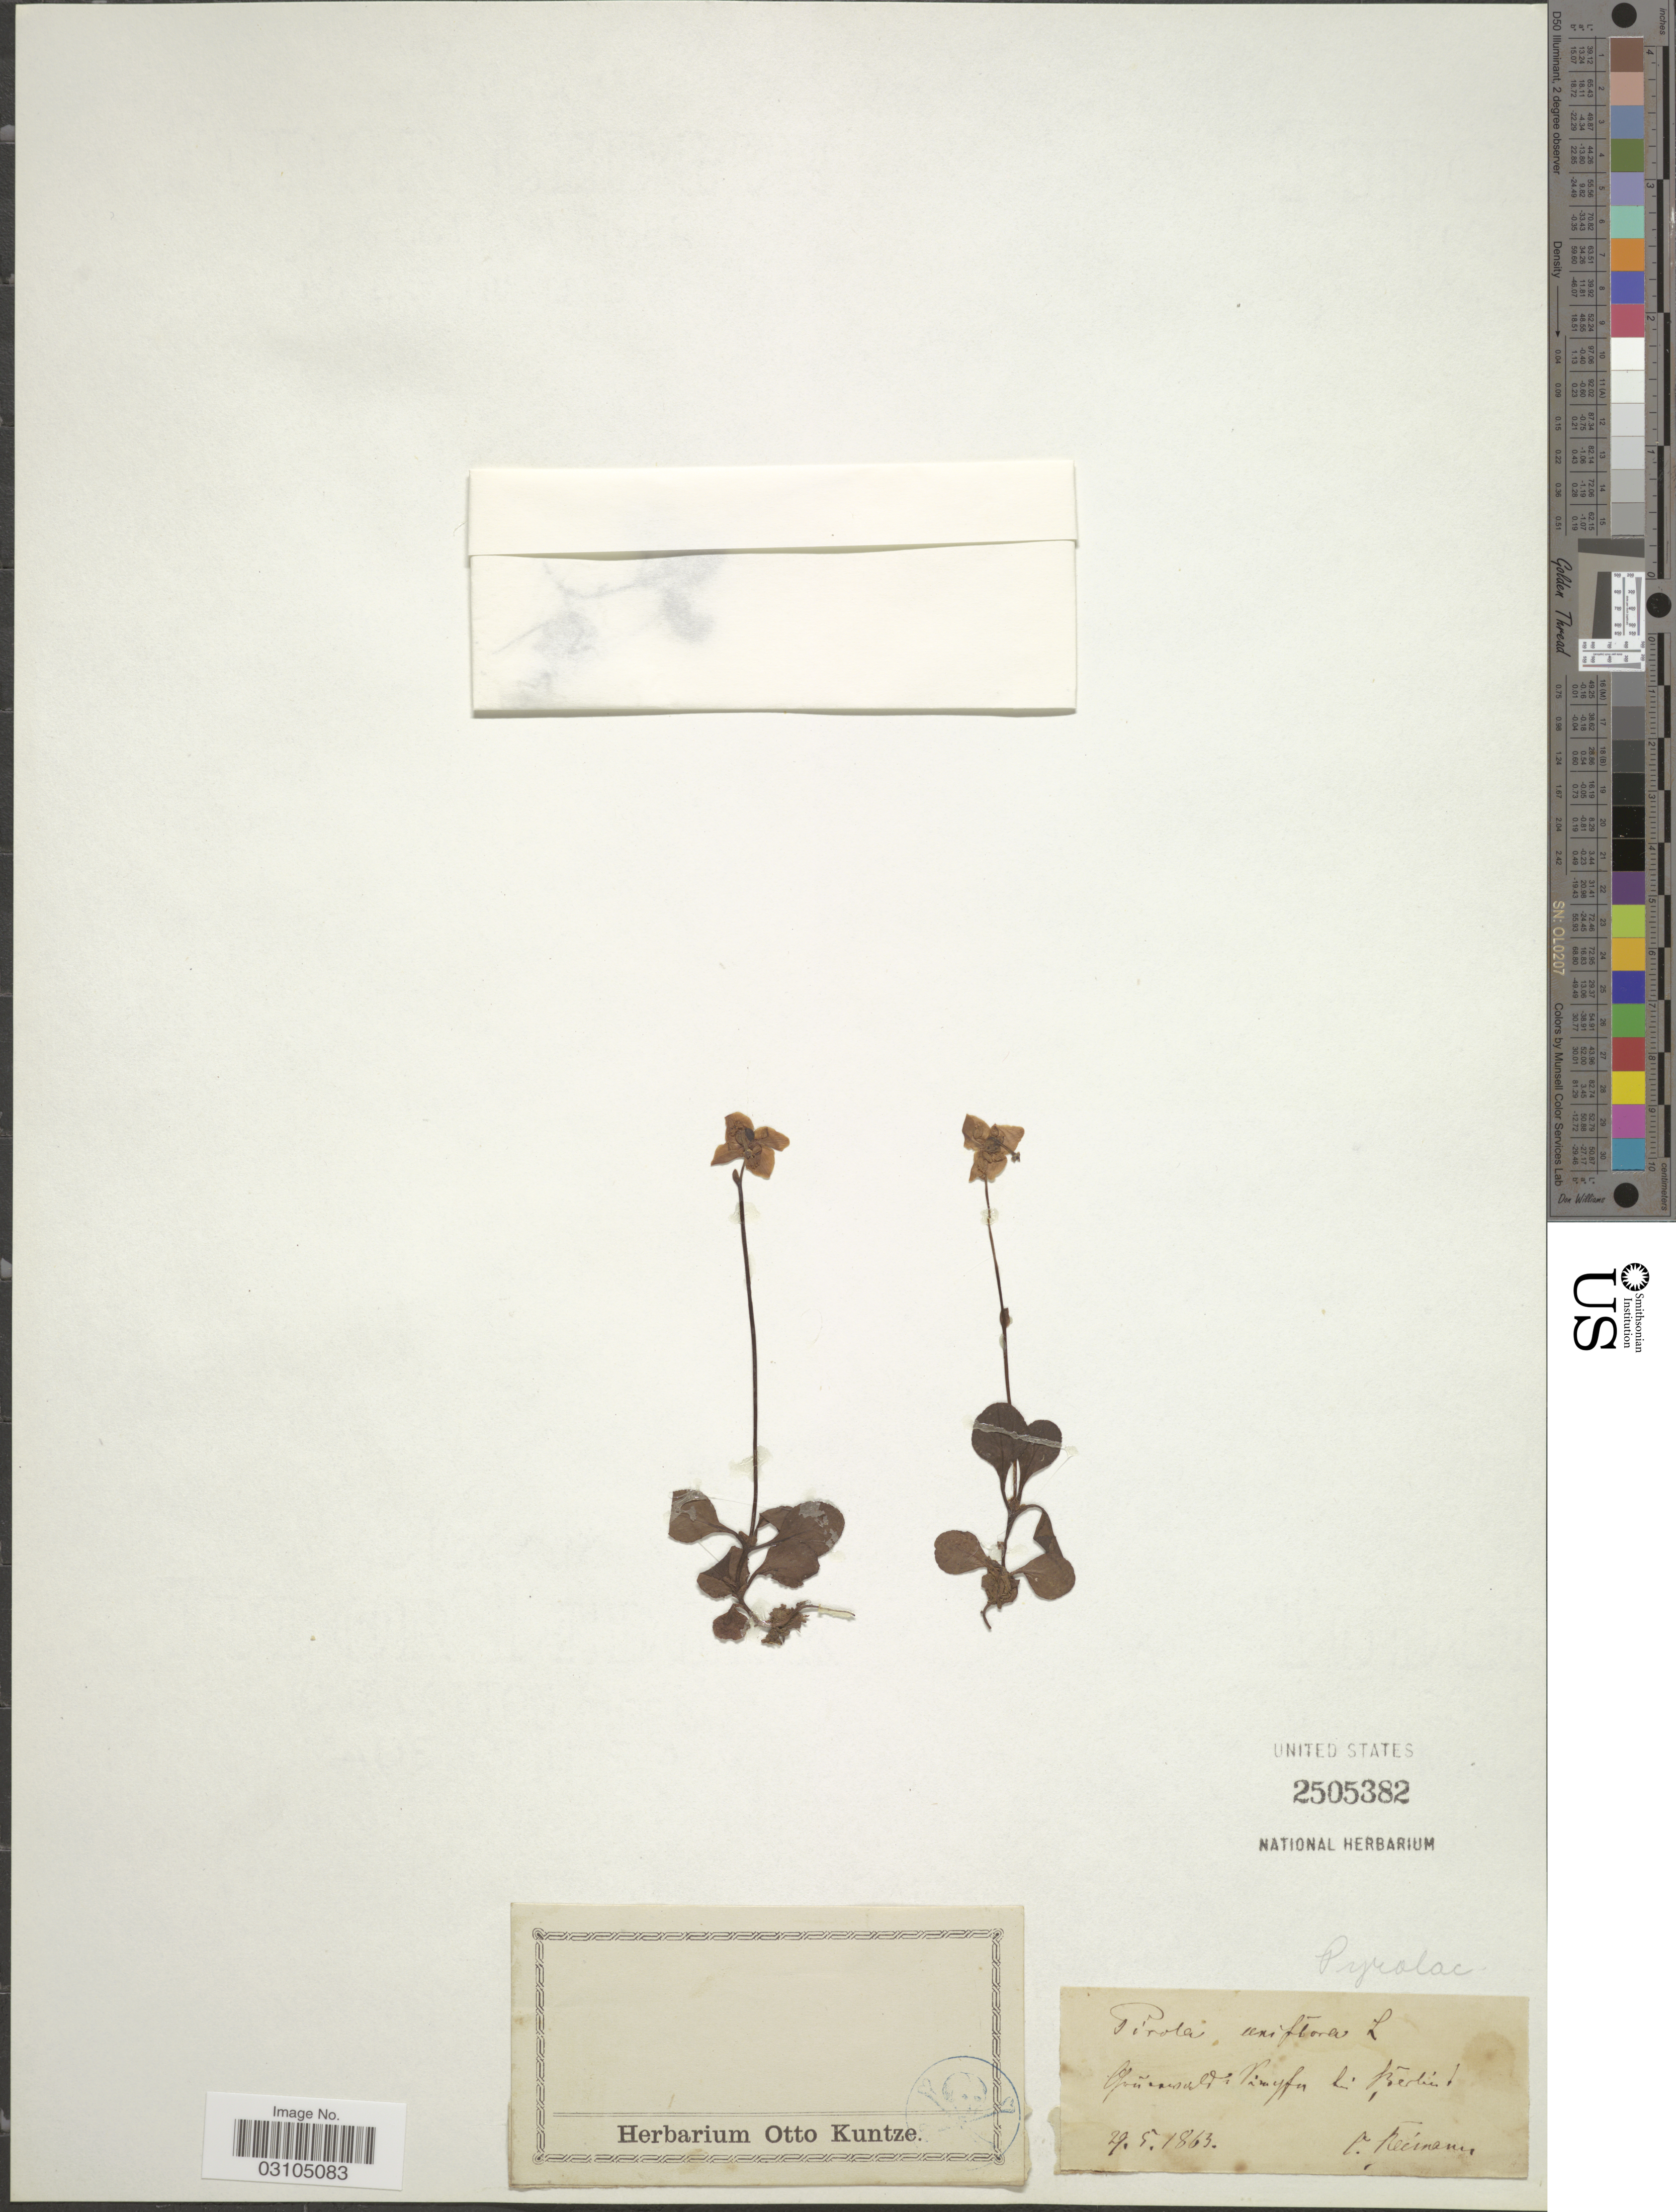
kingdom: Plantae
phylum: Tracheophyta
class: Magnoliopsida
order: Ericales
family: Ericaceae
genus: Moneses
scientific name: Moneses uniflora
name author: (L.) A. Gray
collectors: Reimann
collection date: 1863-05-29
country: Germany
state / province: Berlin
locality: Grunewald Punyfu bei Berlin. [interpreted]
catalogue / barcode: US 2505382